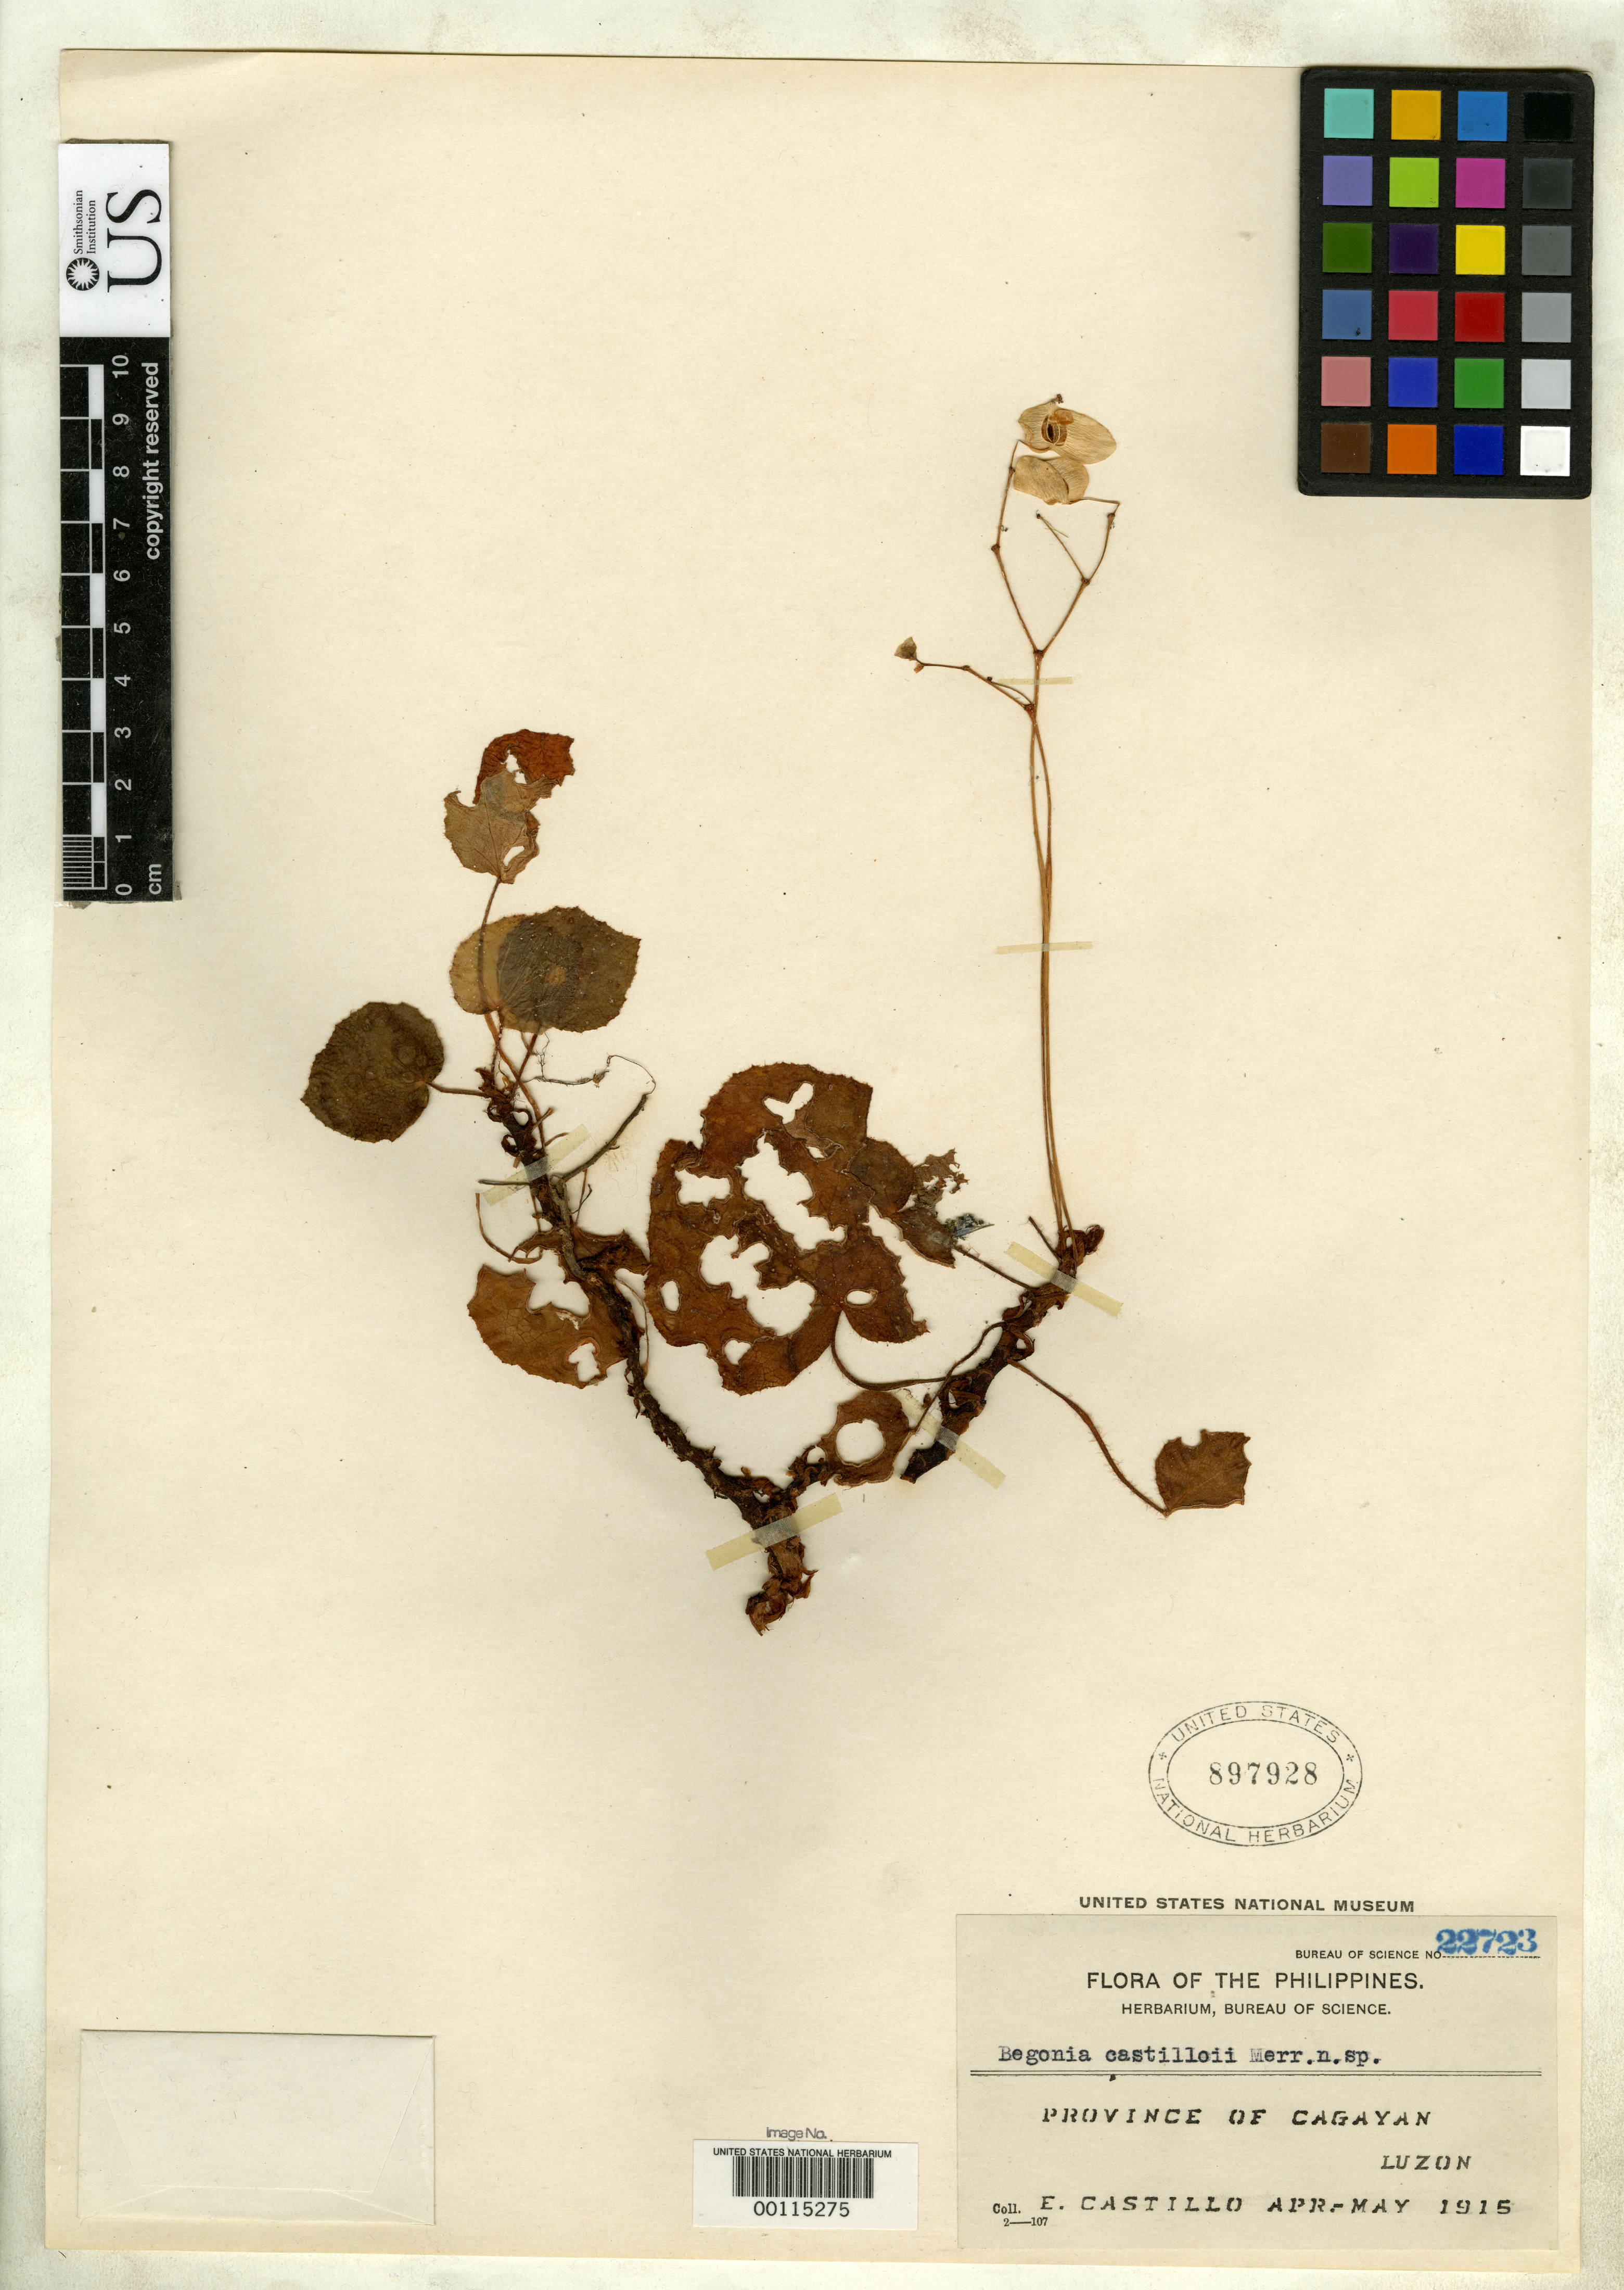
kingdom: Plantae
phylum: Tracheophyta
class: Magnoliopsida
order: Cucurbitales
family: Begoniaceae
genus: Begonia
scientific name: Begonia castilloi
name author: Merr.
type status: Isotype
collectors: E. Drake del Castillo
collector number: Bur. Sci. 22723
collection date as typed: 23 Apr 1915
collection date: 1915-04-23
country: Philippines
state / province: Cagayan Valley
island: Luzon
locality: Callao near Pena Blanca. Cagayan.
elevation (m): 100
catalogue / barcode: US 897928